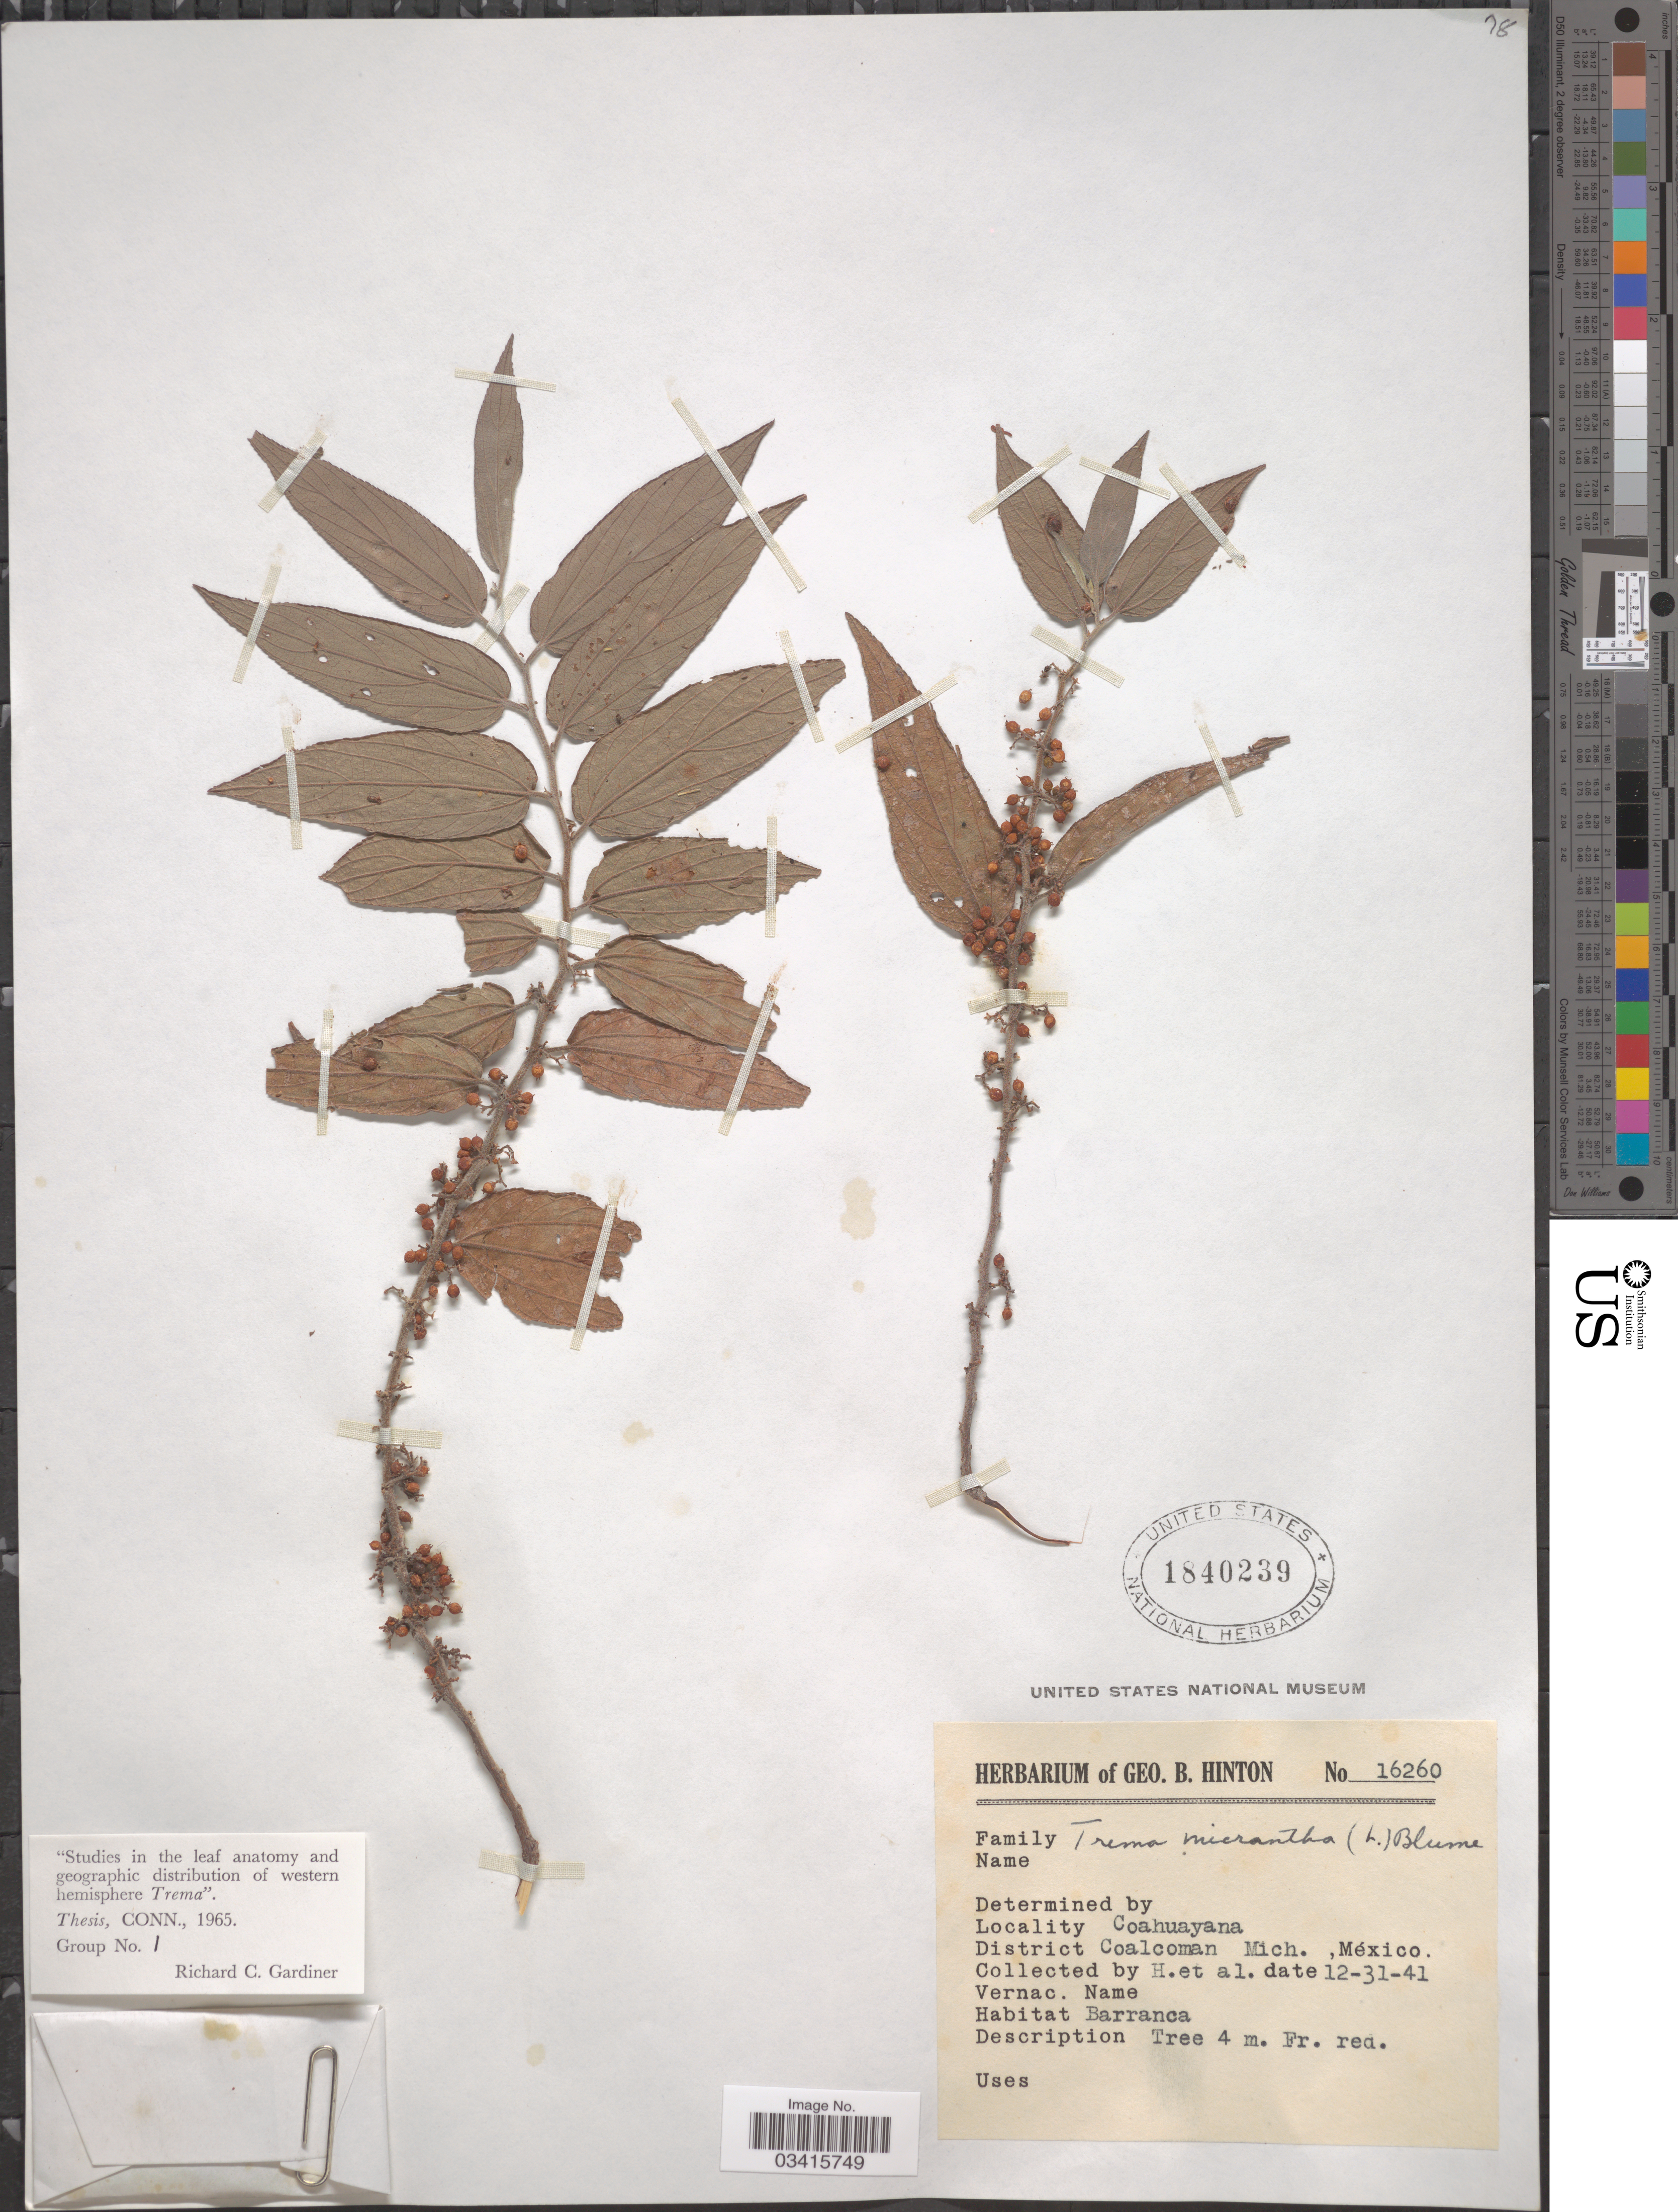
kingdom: Plantae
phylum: Tracheophyta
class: Magnoliopsida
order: Rosales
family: Cannabaceae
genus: Trema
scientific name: Trema micranthum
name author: (L.) Blume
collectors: G. B. Hinton & et al.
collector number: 16260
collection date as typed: Transcribed d/m/y: 31/12/41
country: United States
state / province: Michigan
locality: Coahuayana. District Coalman.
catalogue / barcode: US 1840239